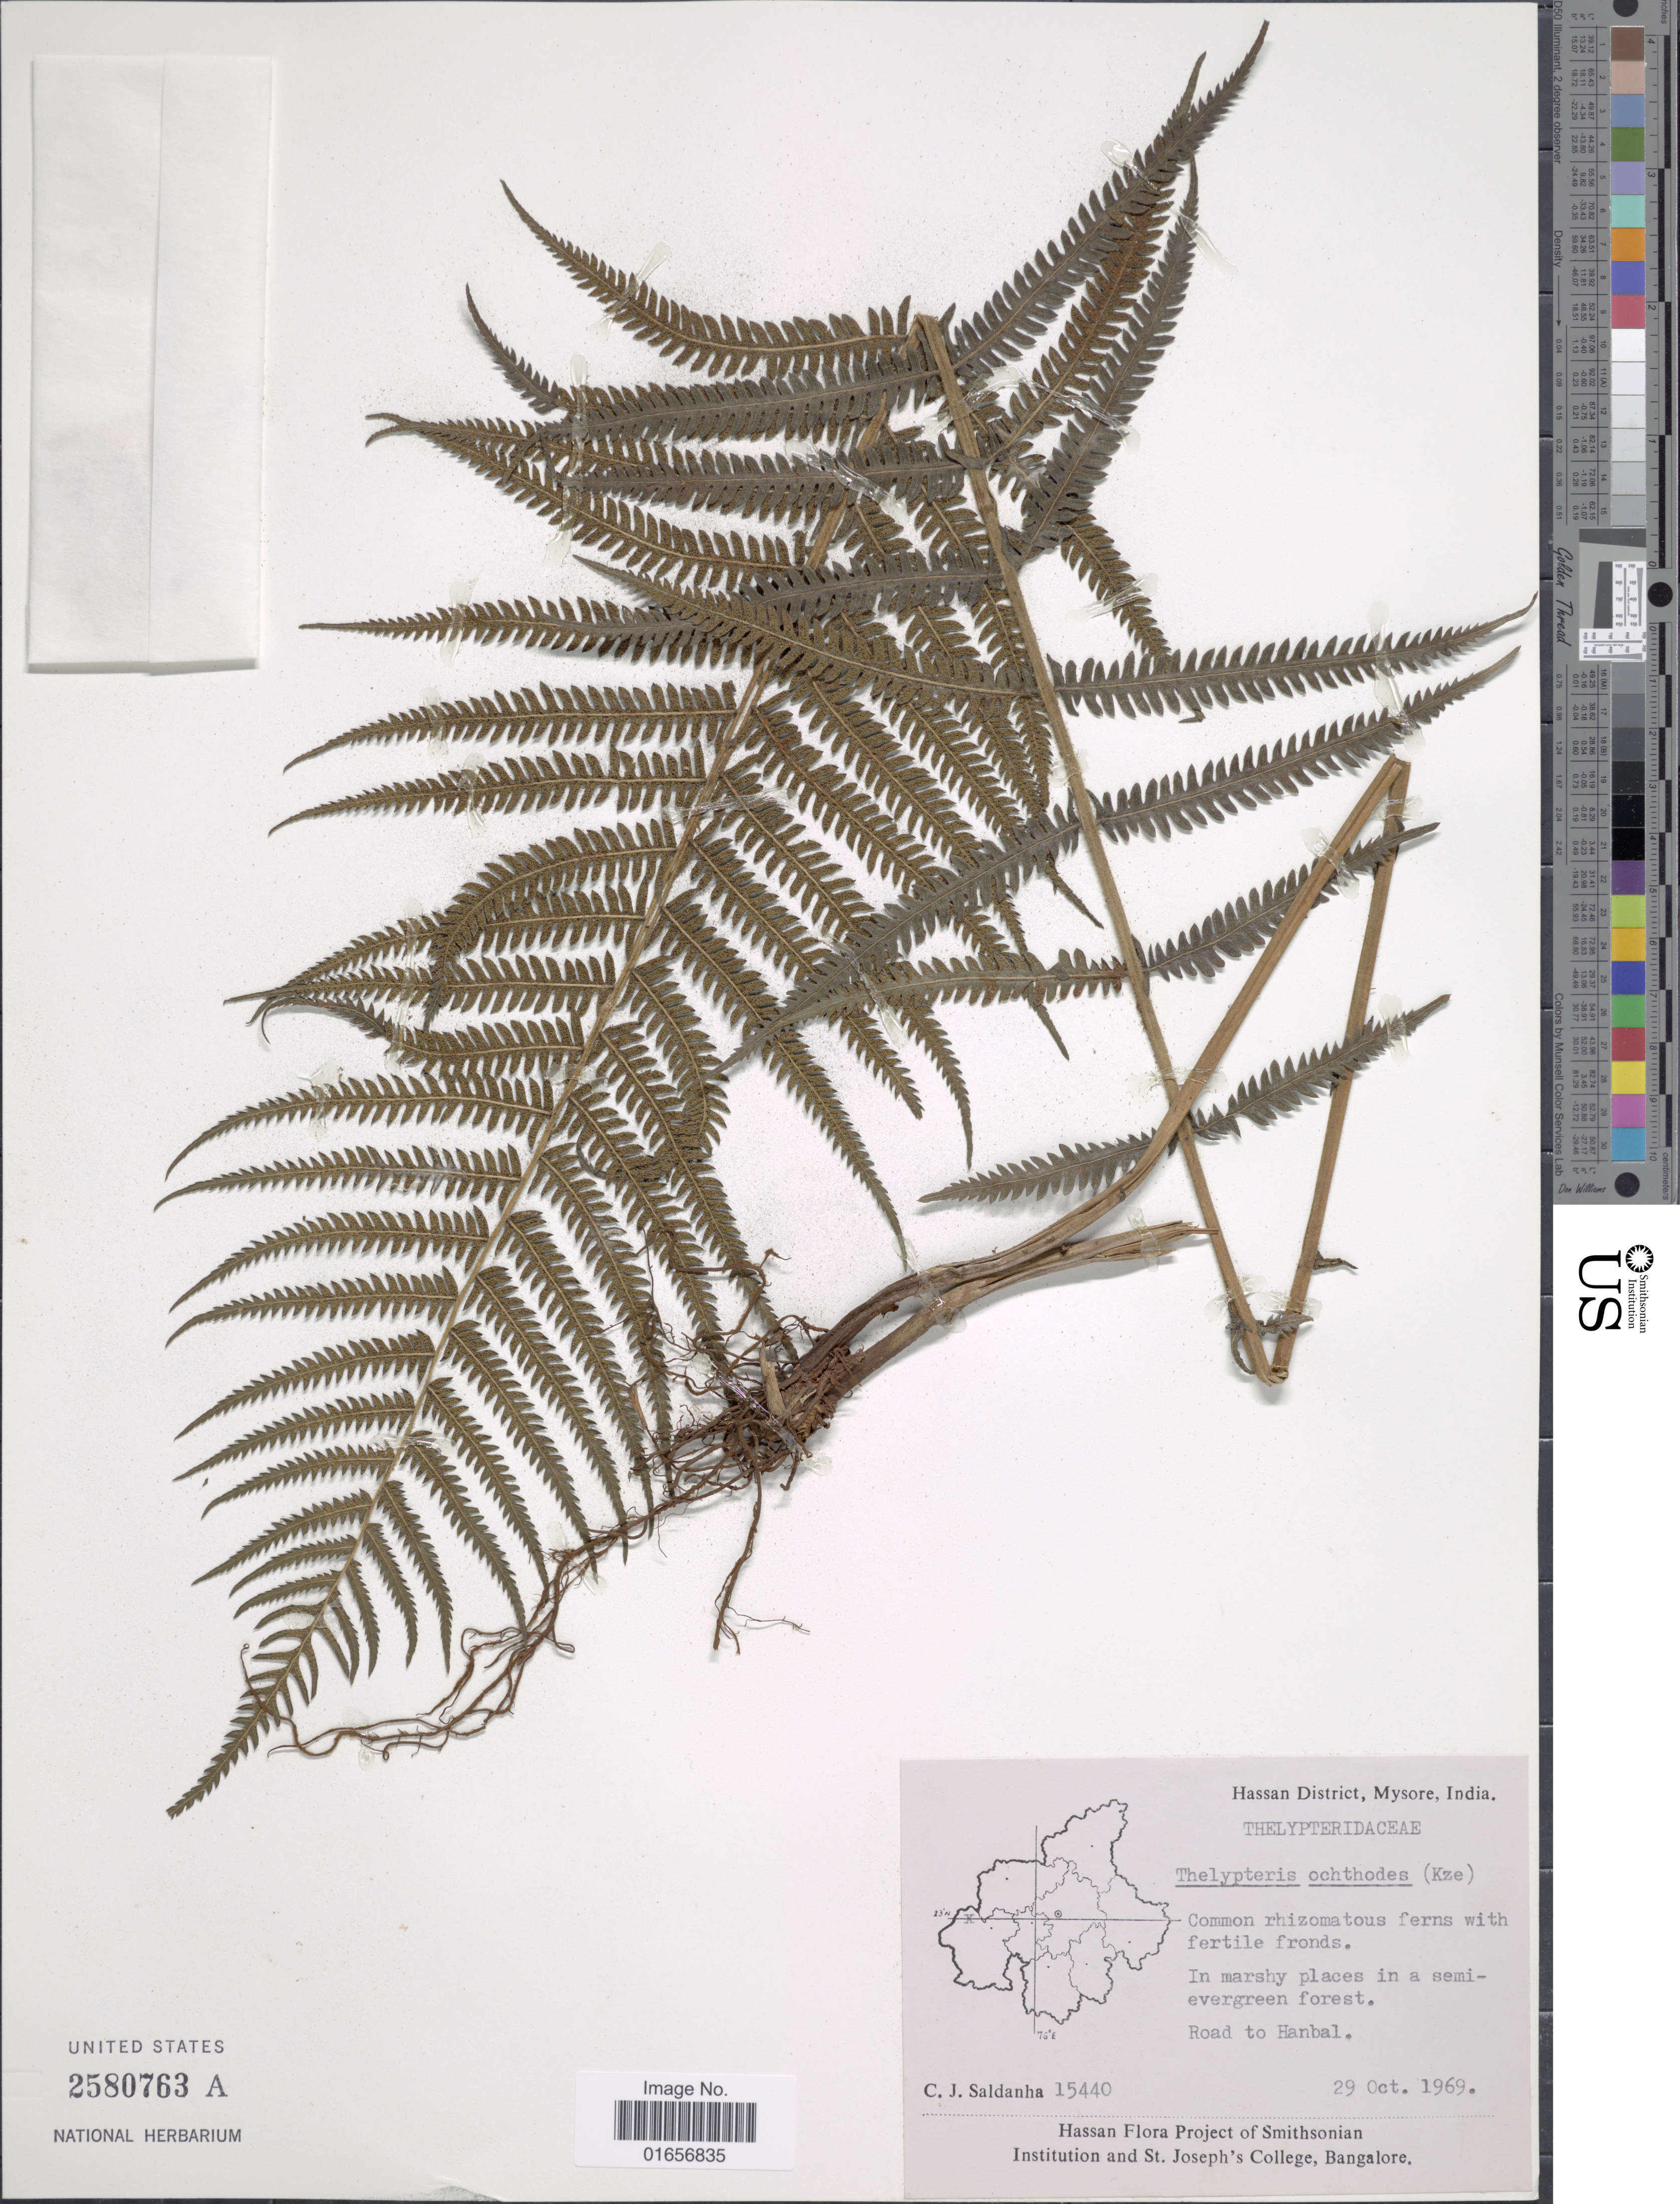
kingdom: Plantae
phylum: Tracheophyta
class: Polypodiopsida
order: Polypodiales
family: Thelypteridaceae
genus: Pseudocyclosorus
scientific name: Pseudocyclosorus ochthodes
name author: (Kunze) Holttum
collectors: C. J. Saldanha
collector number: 45440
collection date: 1969-10-29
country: India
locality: Hassan District, Mysore, road to Hanbal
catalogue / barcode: US 2580763A